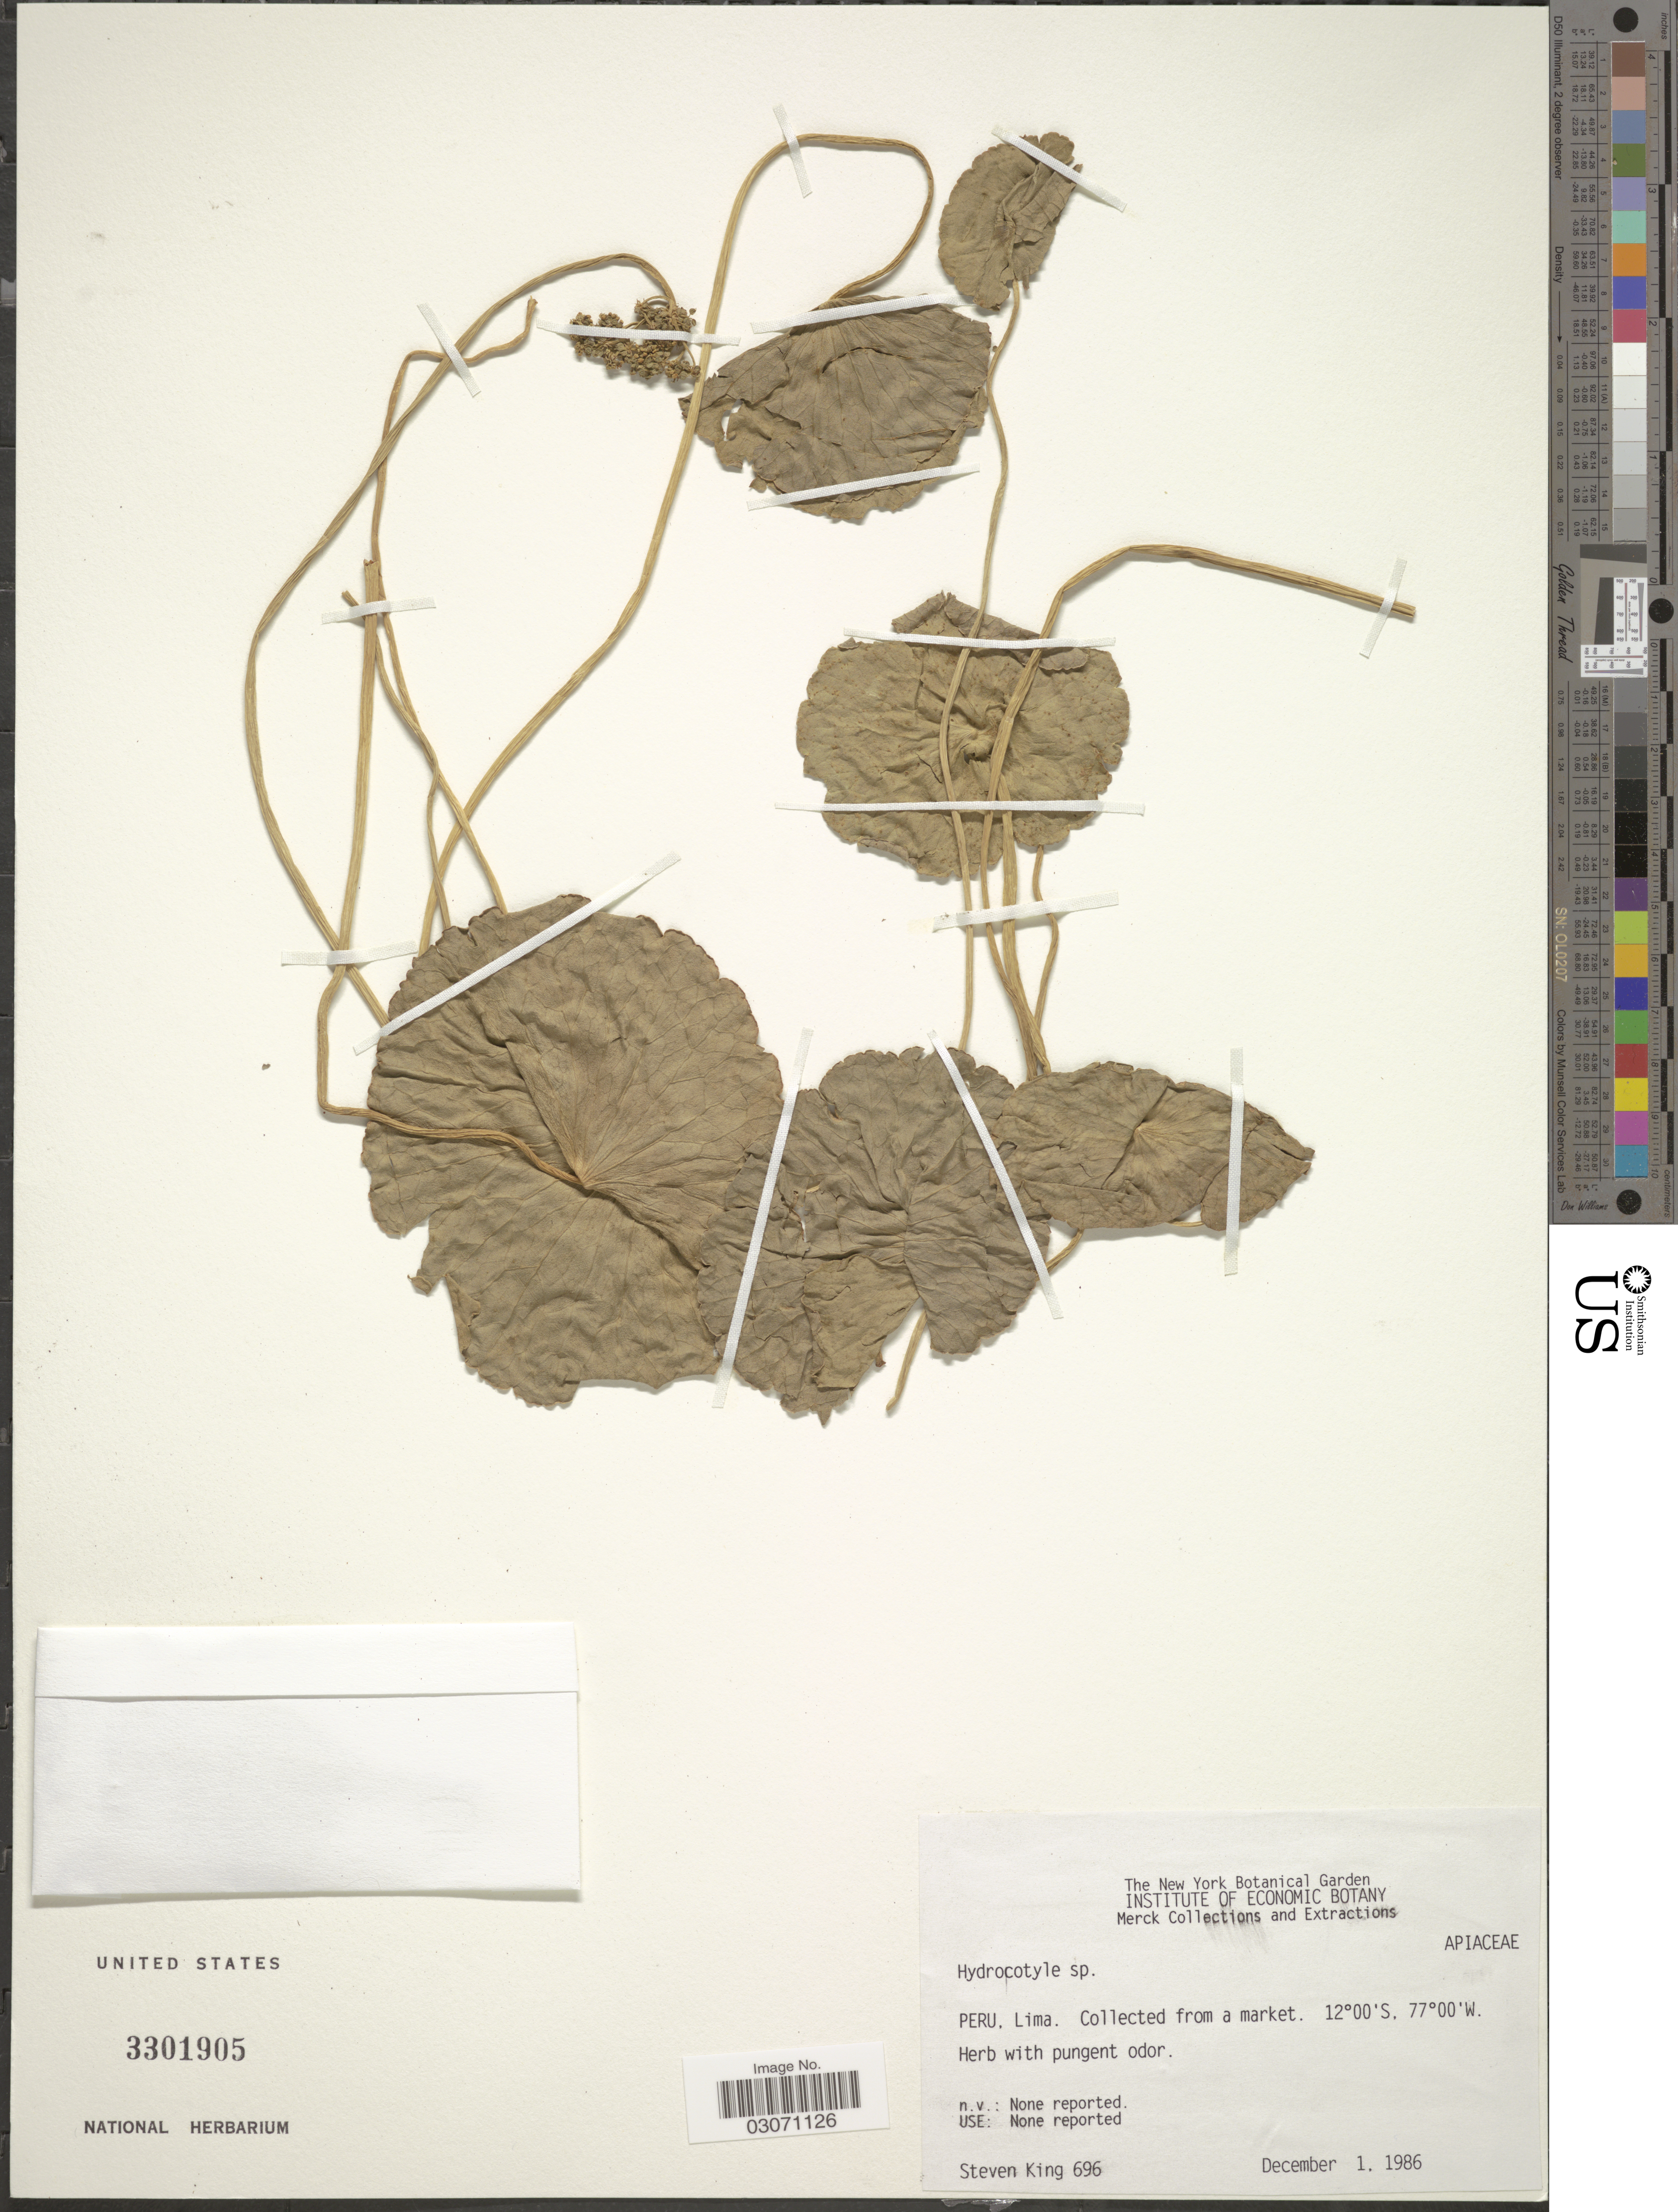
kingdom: Plantae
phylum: Tracheophyta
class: Magnoliopsida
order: Apiales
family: Araliaceae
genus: Hydrocotyle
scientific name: Hydrocotyle bonariensis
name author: Lam.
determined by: Mendoza, M.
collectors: S. R. King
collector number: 696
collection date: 1986-12-01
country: Peru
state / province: Lima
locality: Collected from a market.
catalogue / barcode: US 3301905